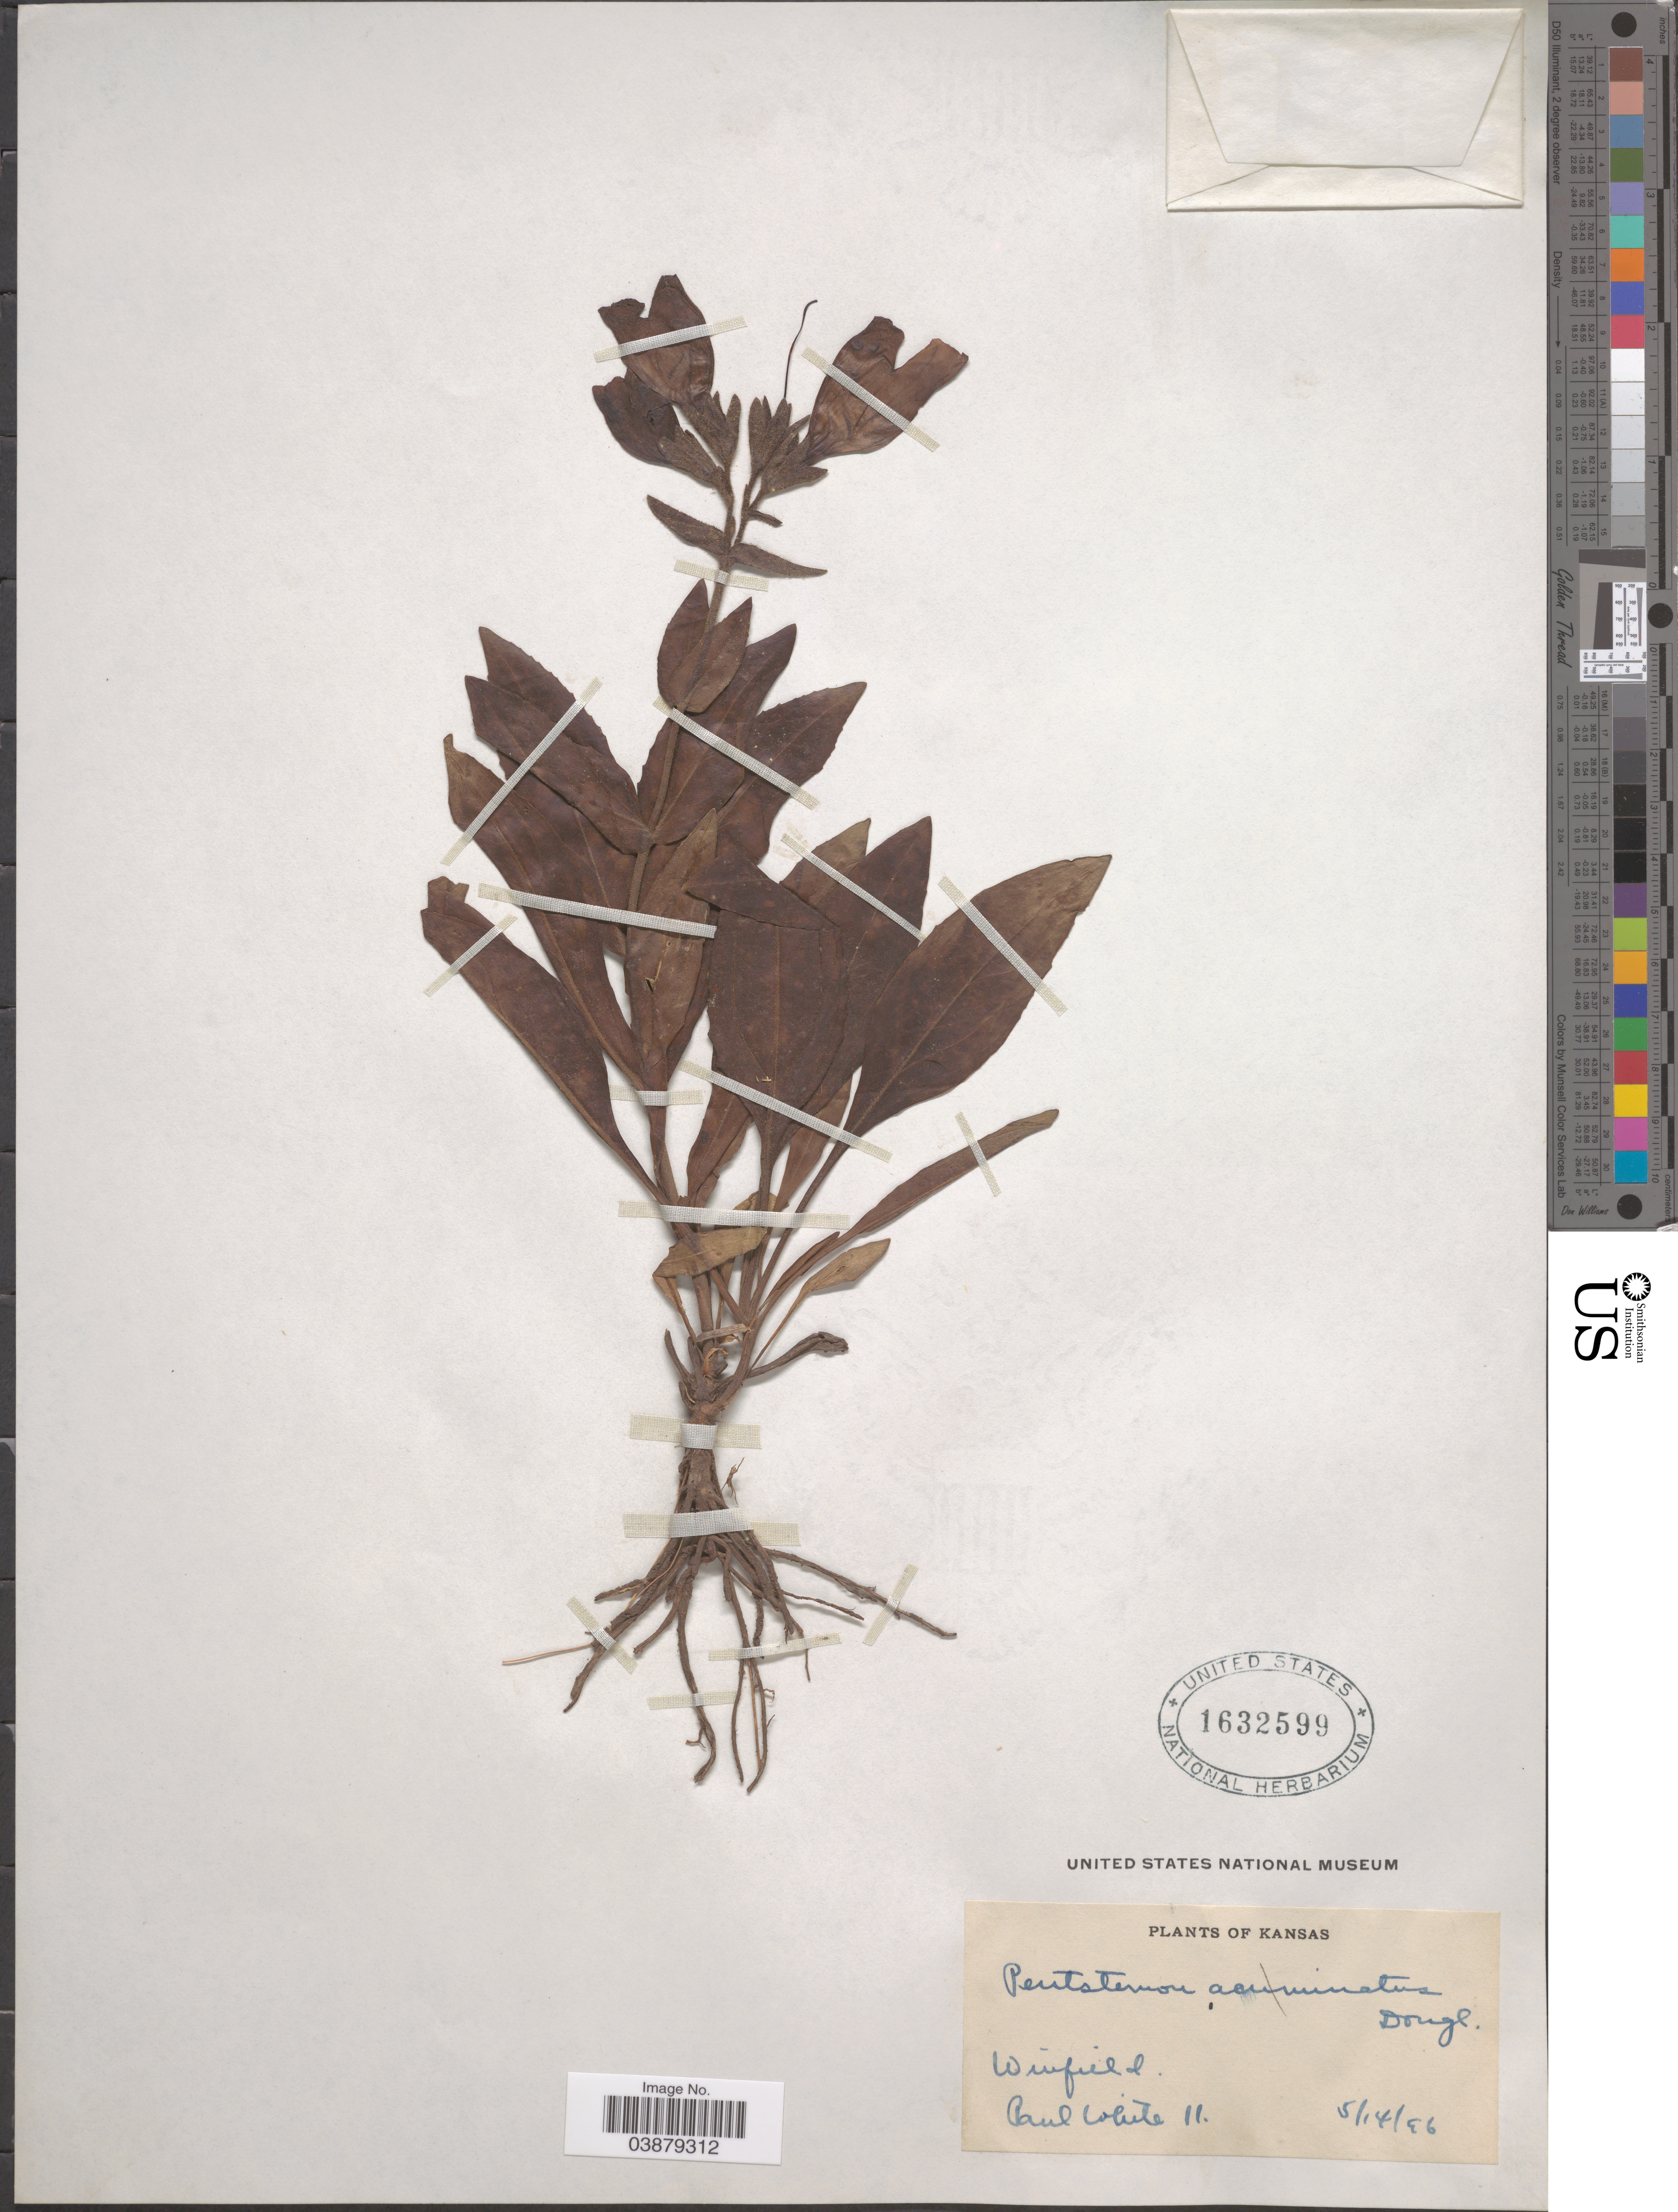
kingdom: Plantae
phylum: Tracheophyta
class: Magnoliopsida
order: Lamiales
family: Plantaginaceae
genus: Penstemon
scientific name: Penstemon sp.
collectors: P. J. White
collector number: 11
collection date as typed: Transcribed d/m/y: 14/5/36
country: United States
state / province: Kansas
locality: Winfield.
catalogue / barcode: US 1632599